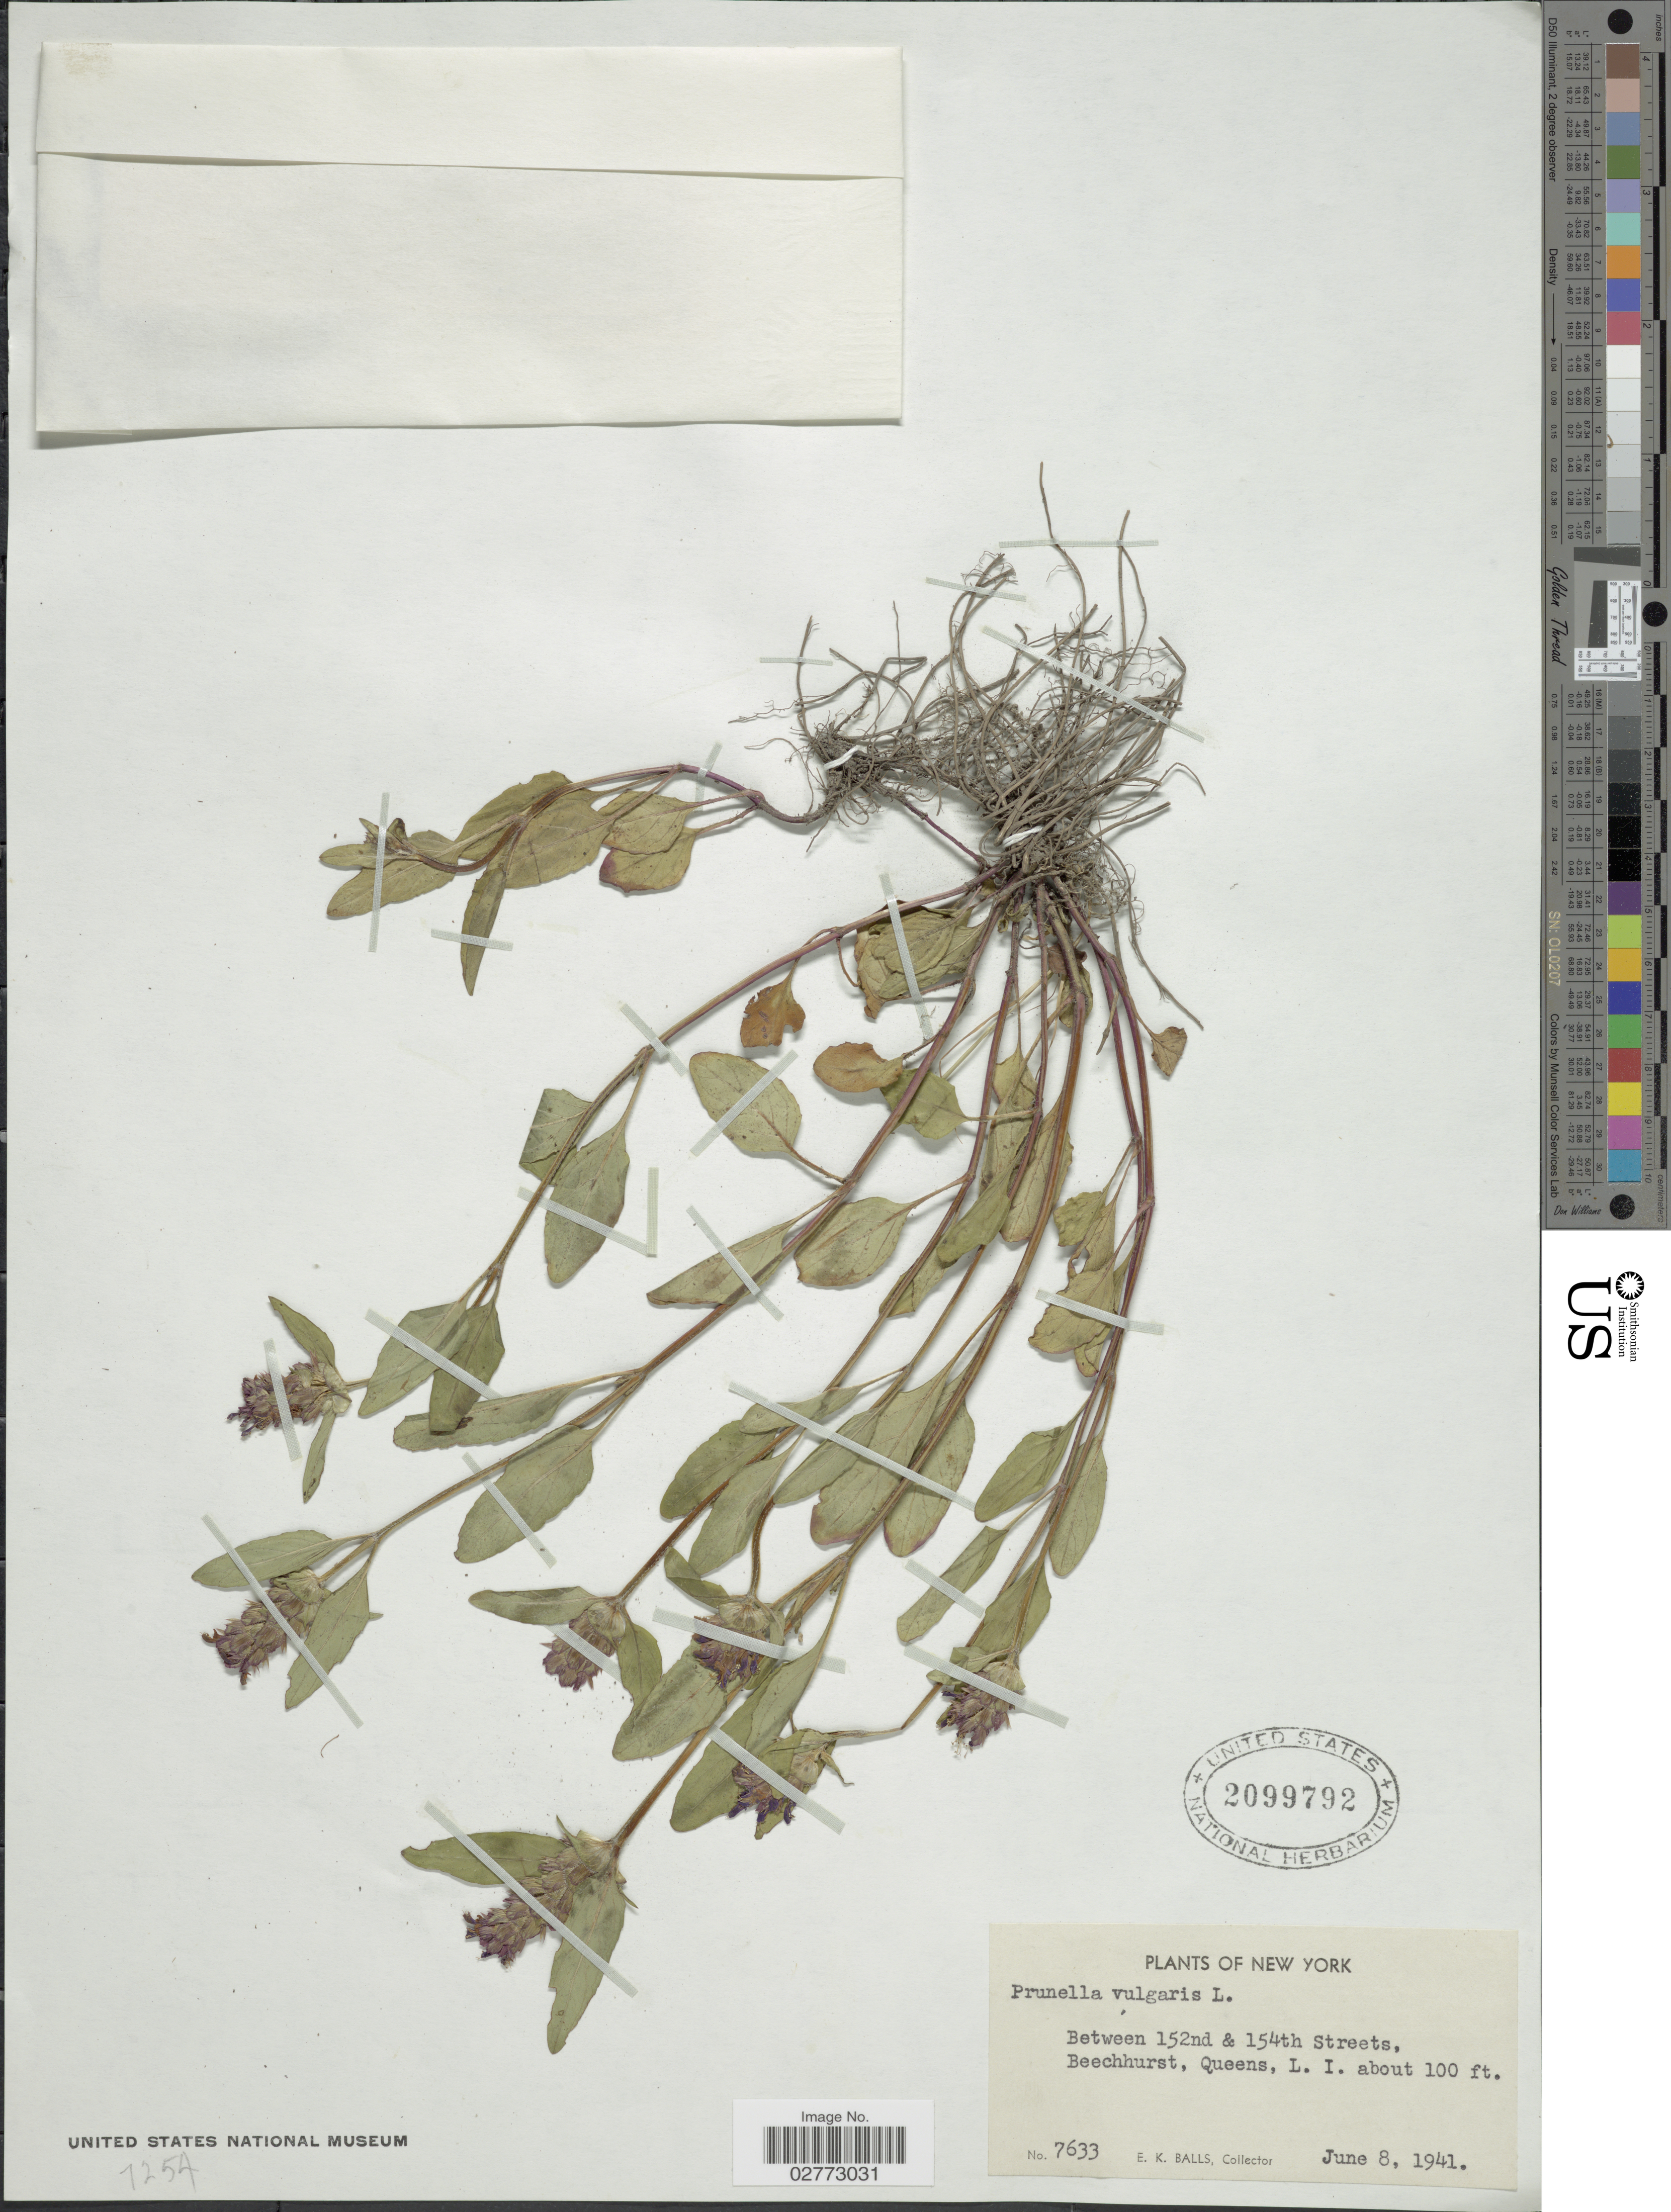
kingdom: Plantae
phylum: Tracheophyta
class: Magnoliopsida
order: Lamiales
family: Lamiaceae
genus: Prunella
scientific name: Prunella vulgaris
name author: L.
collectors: E. K. Balls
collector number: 7633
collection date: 1941-06-08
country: United States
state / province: New York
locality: Between 152nd & 154th Streets, Beechhurst, Queens, L.I.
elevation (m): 30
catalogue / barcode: US 2099792